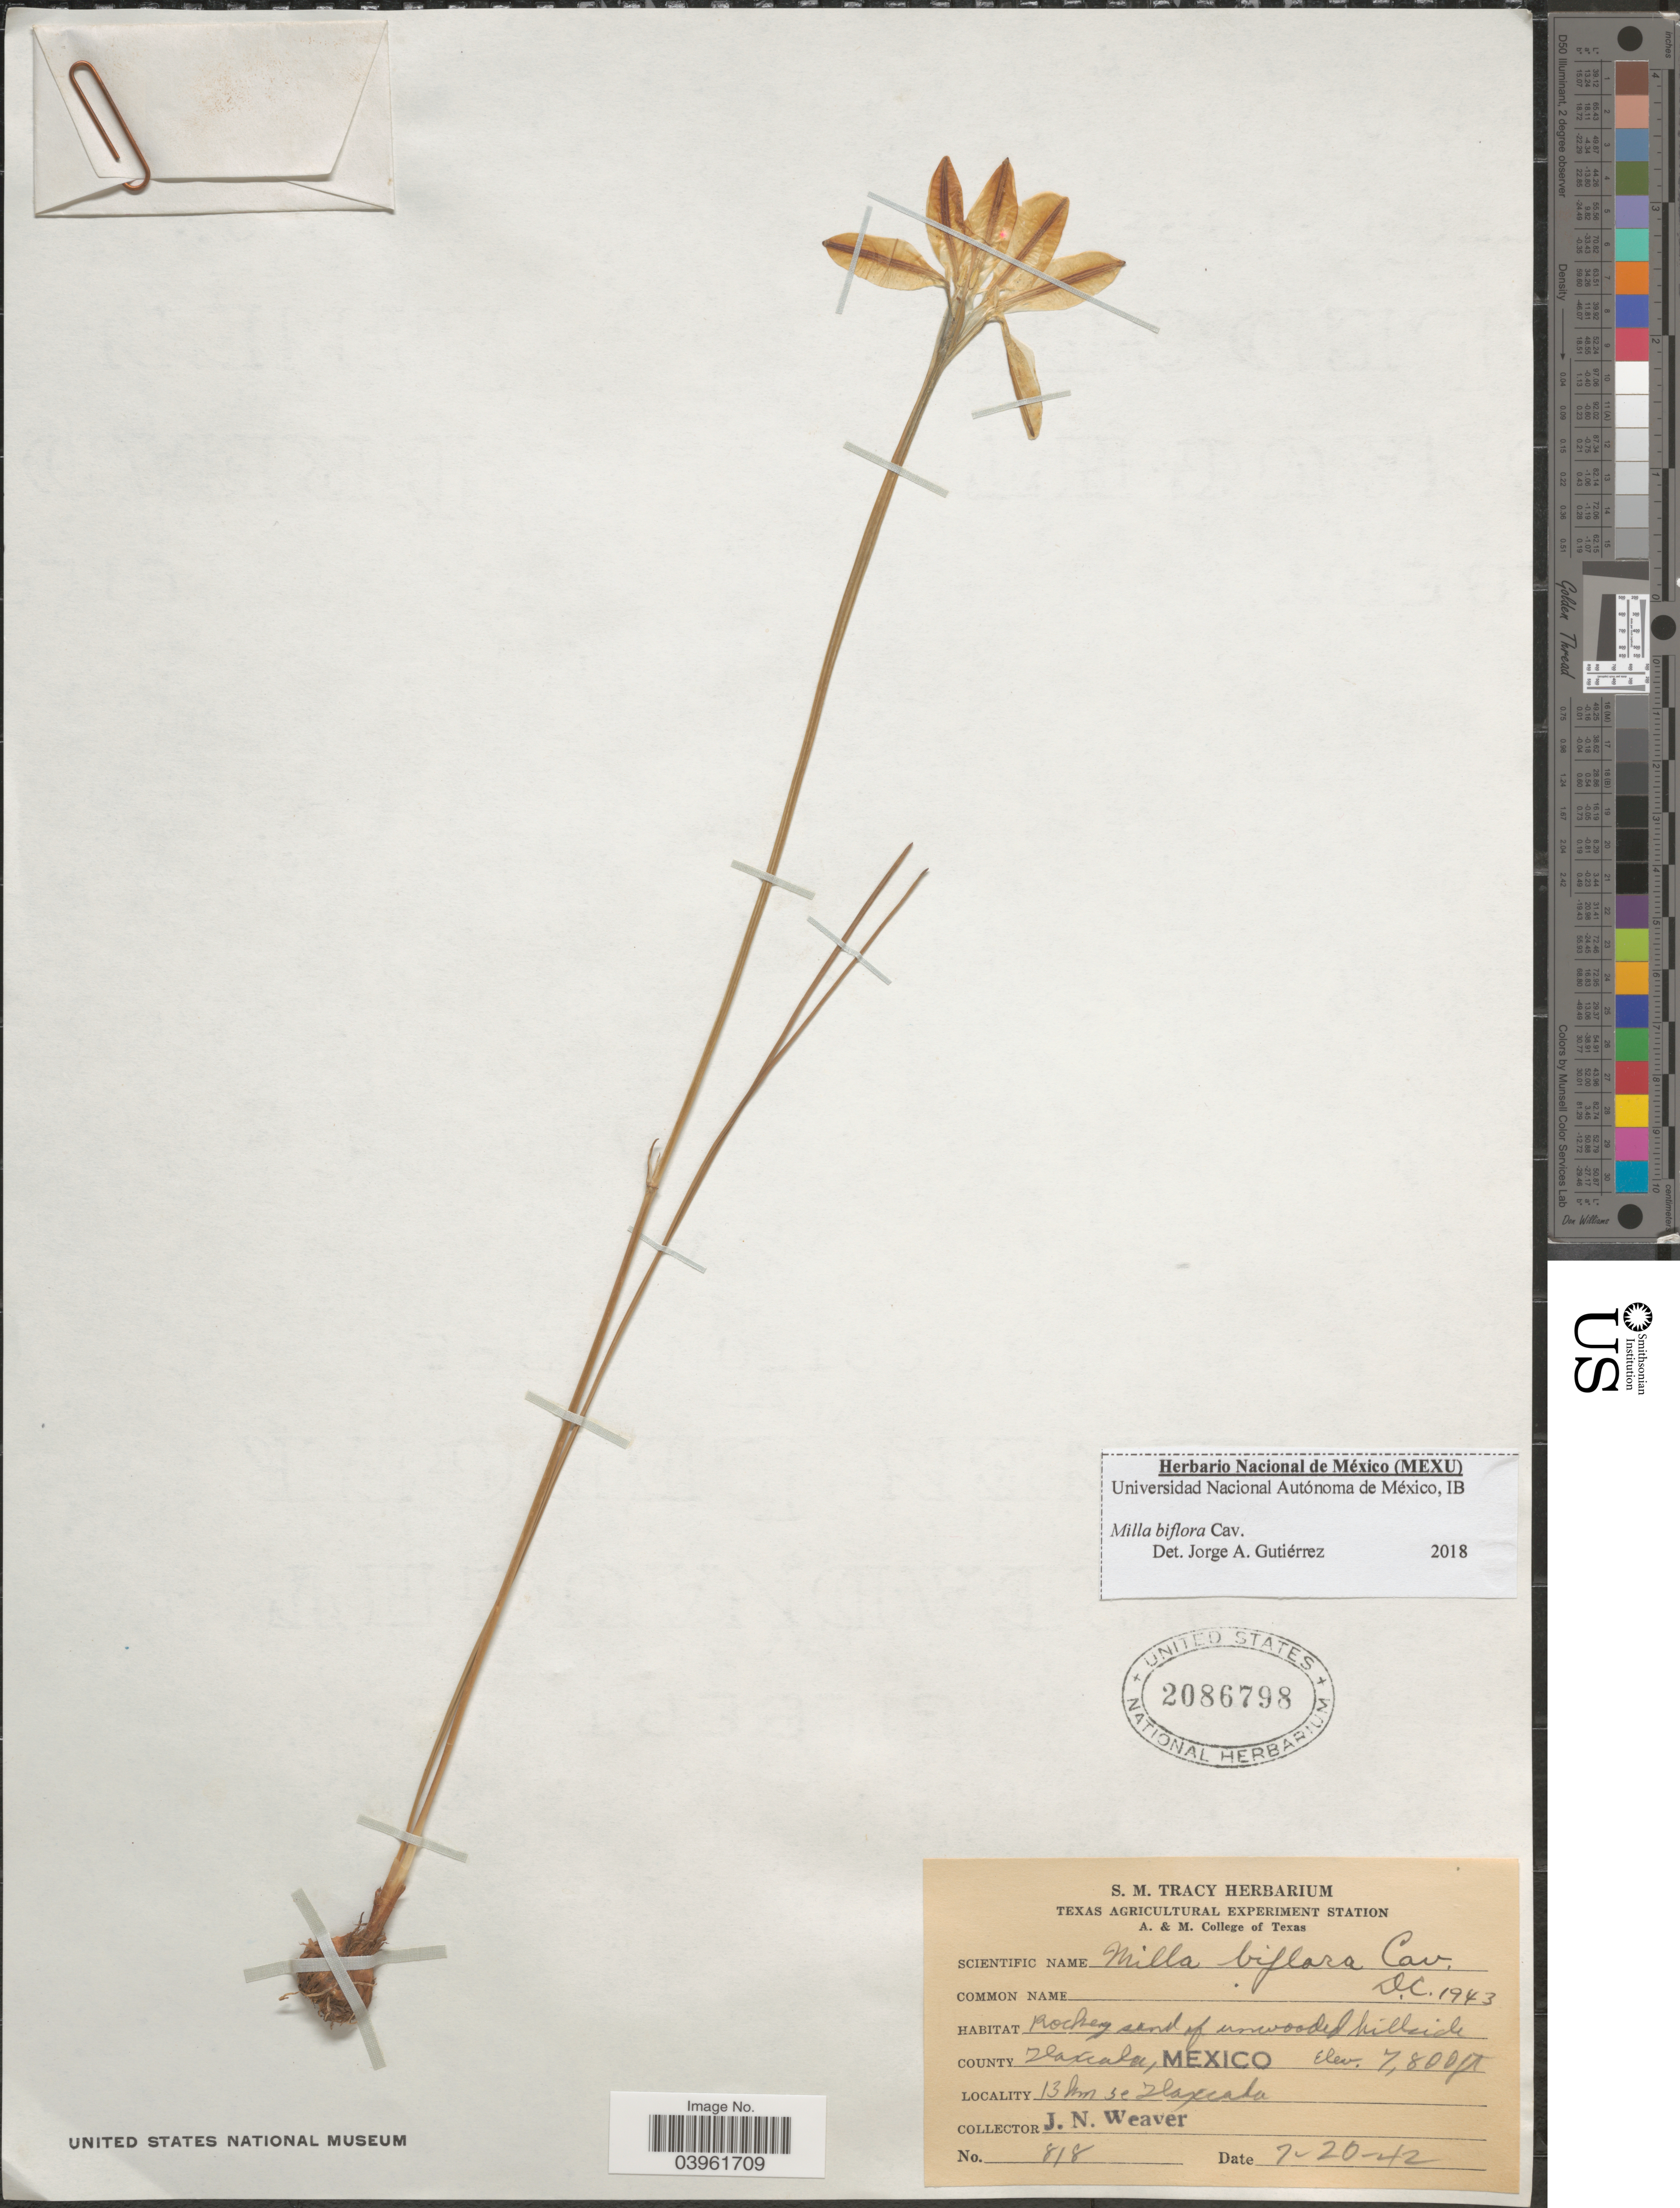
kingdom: Plantae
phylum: Tracheophyta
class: Liliopsida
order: Asparagales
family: Asparagaceae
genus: Milla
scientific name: Milla biflora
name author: Cav.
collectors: J. N. Weaver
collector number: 818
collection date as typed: Transcribed d/m/y: 20/7/42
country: Mexico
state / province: Tlaxcala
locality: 13 km se Tlaxcala.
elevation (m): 2377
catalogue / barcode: US 2086798